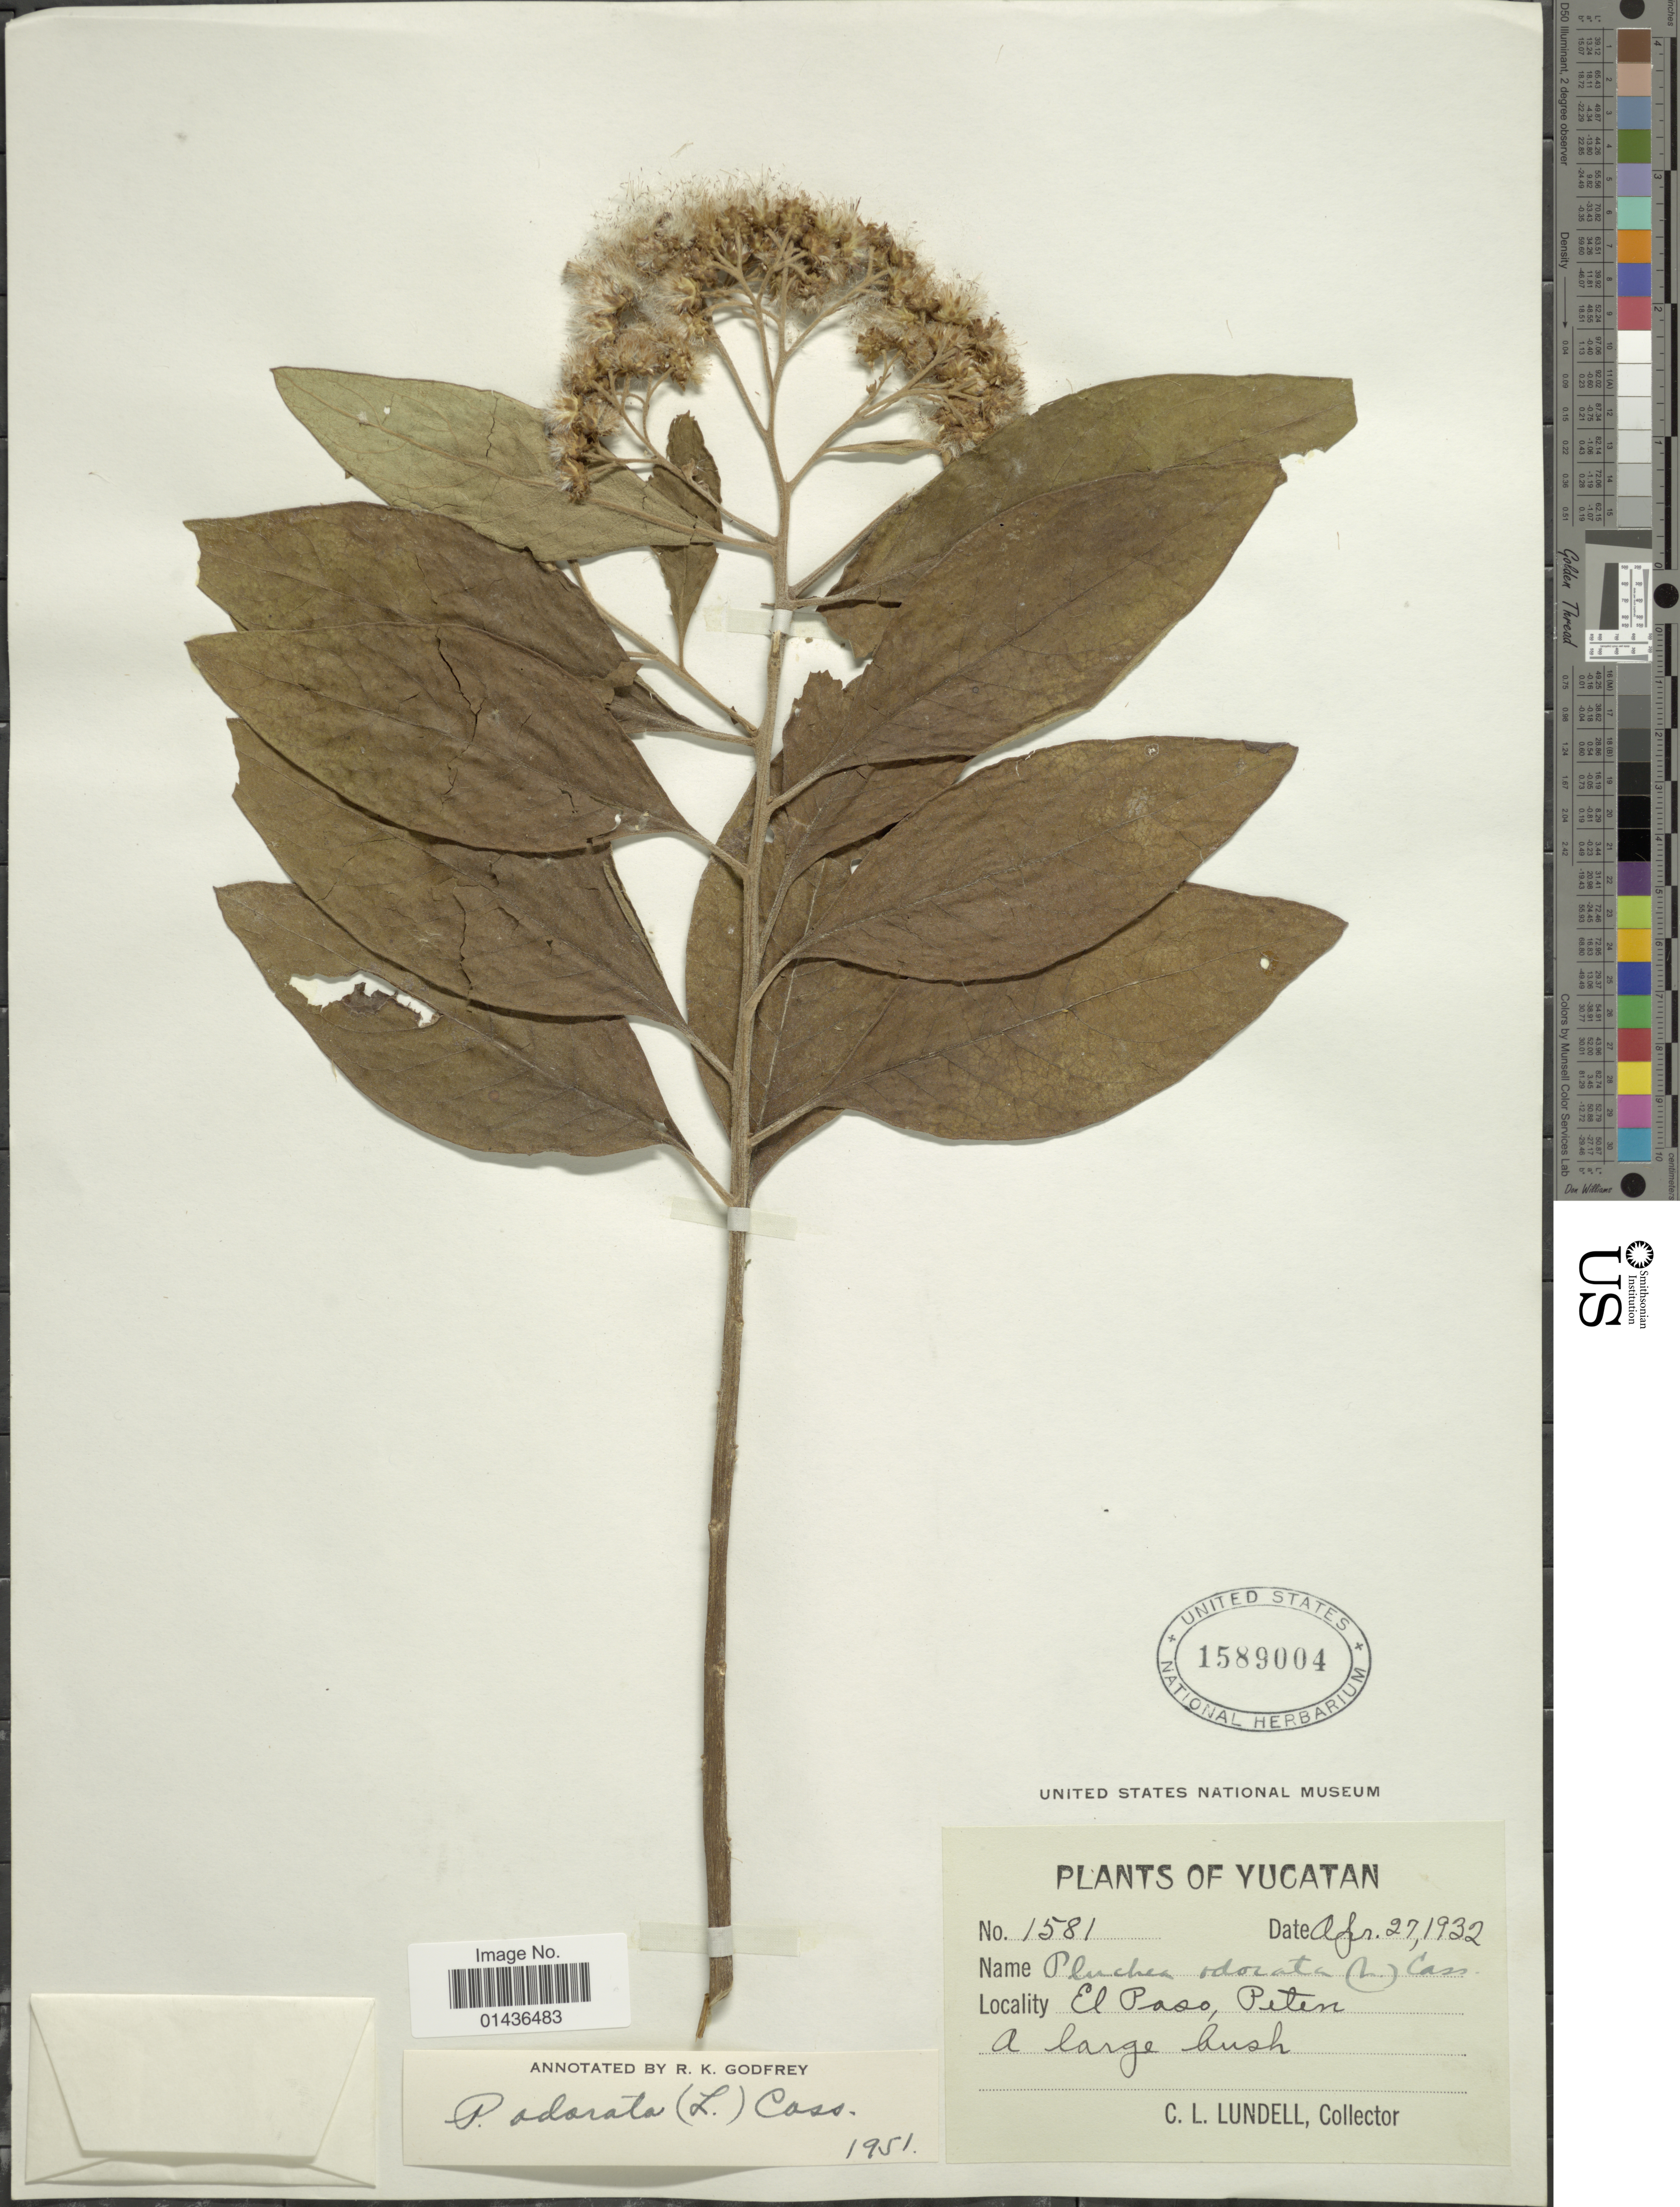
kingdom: Plantae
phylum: Tracheophyta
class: Magnoliopsida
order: Asterales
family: Asteraceae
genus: Pluchea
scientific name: Pluchea carolinensis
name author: (Jacq.) D. Don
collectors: C. L. Lundell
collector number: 1581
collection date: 1932-04-27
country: Mexico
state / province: Yucatán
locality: El Paso, Peten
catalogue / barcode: US 1589004